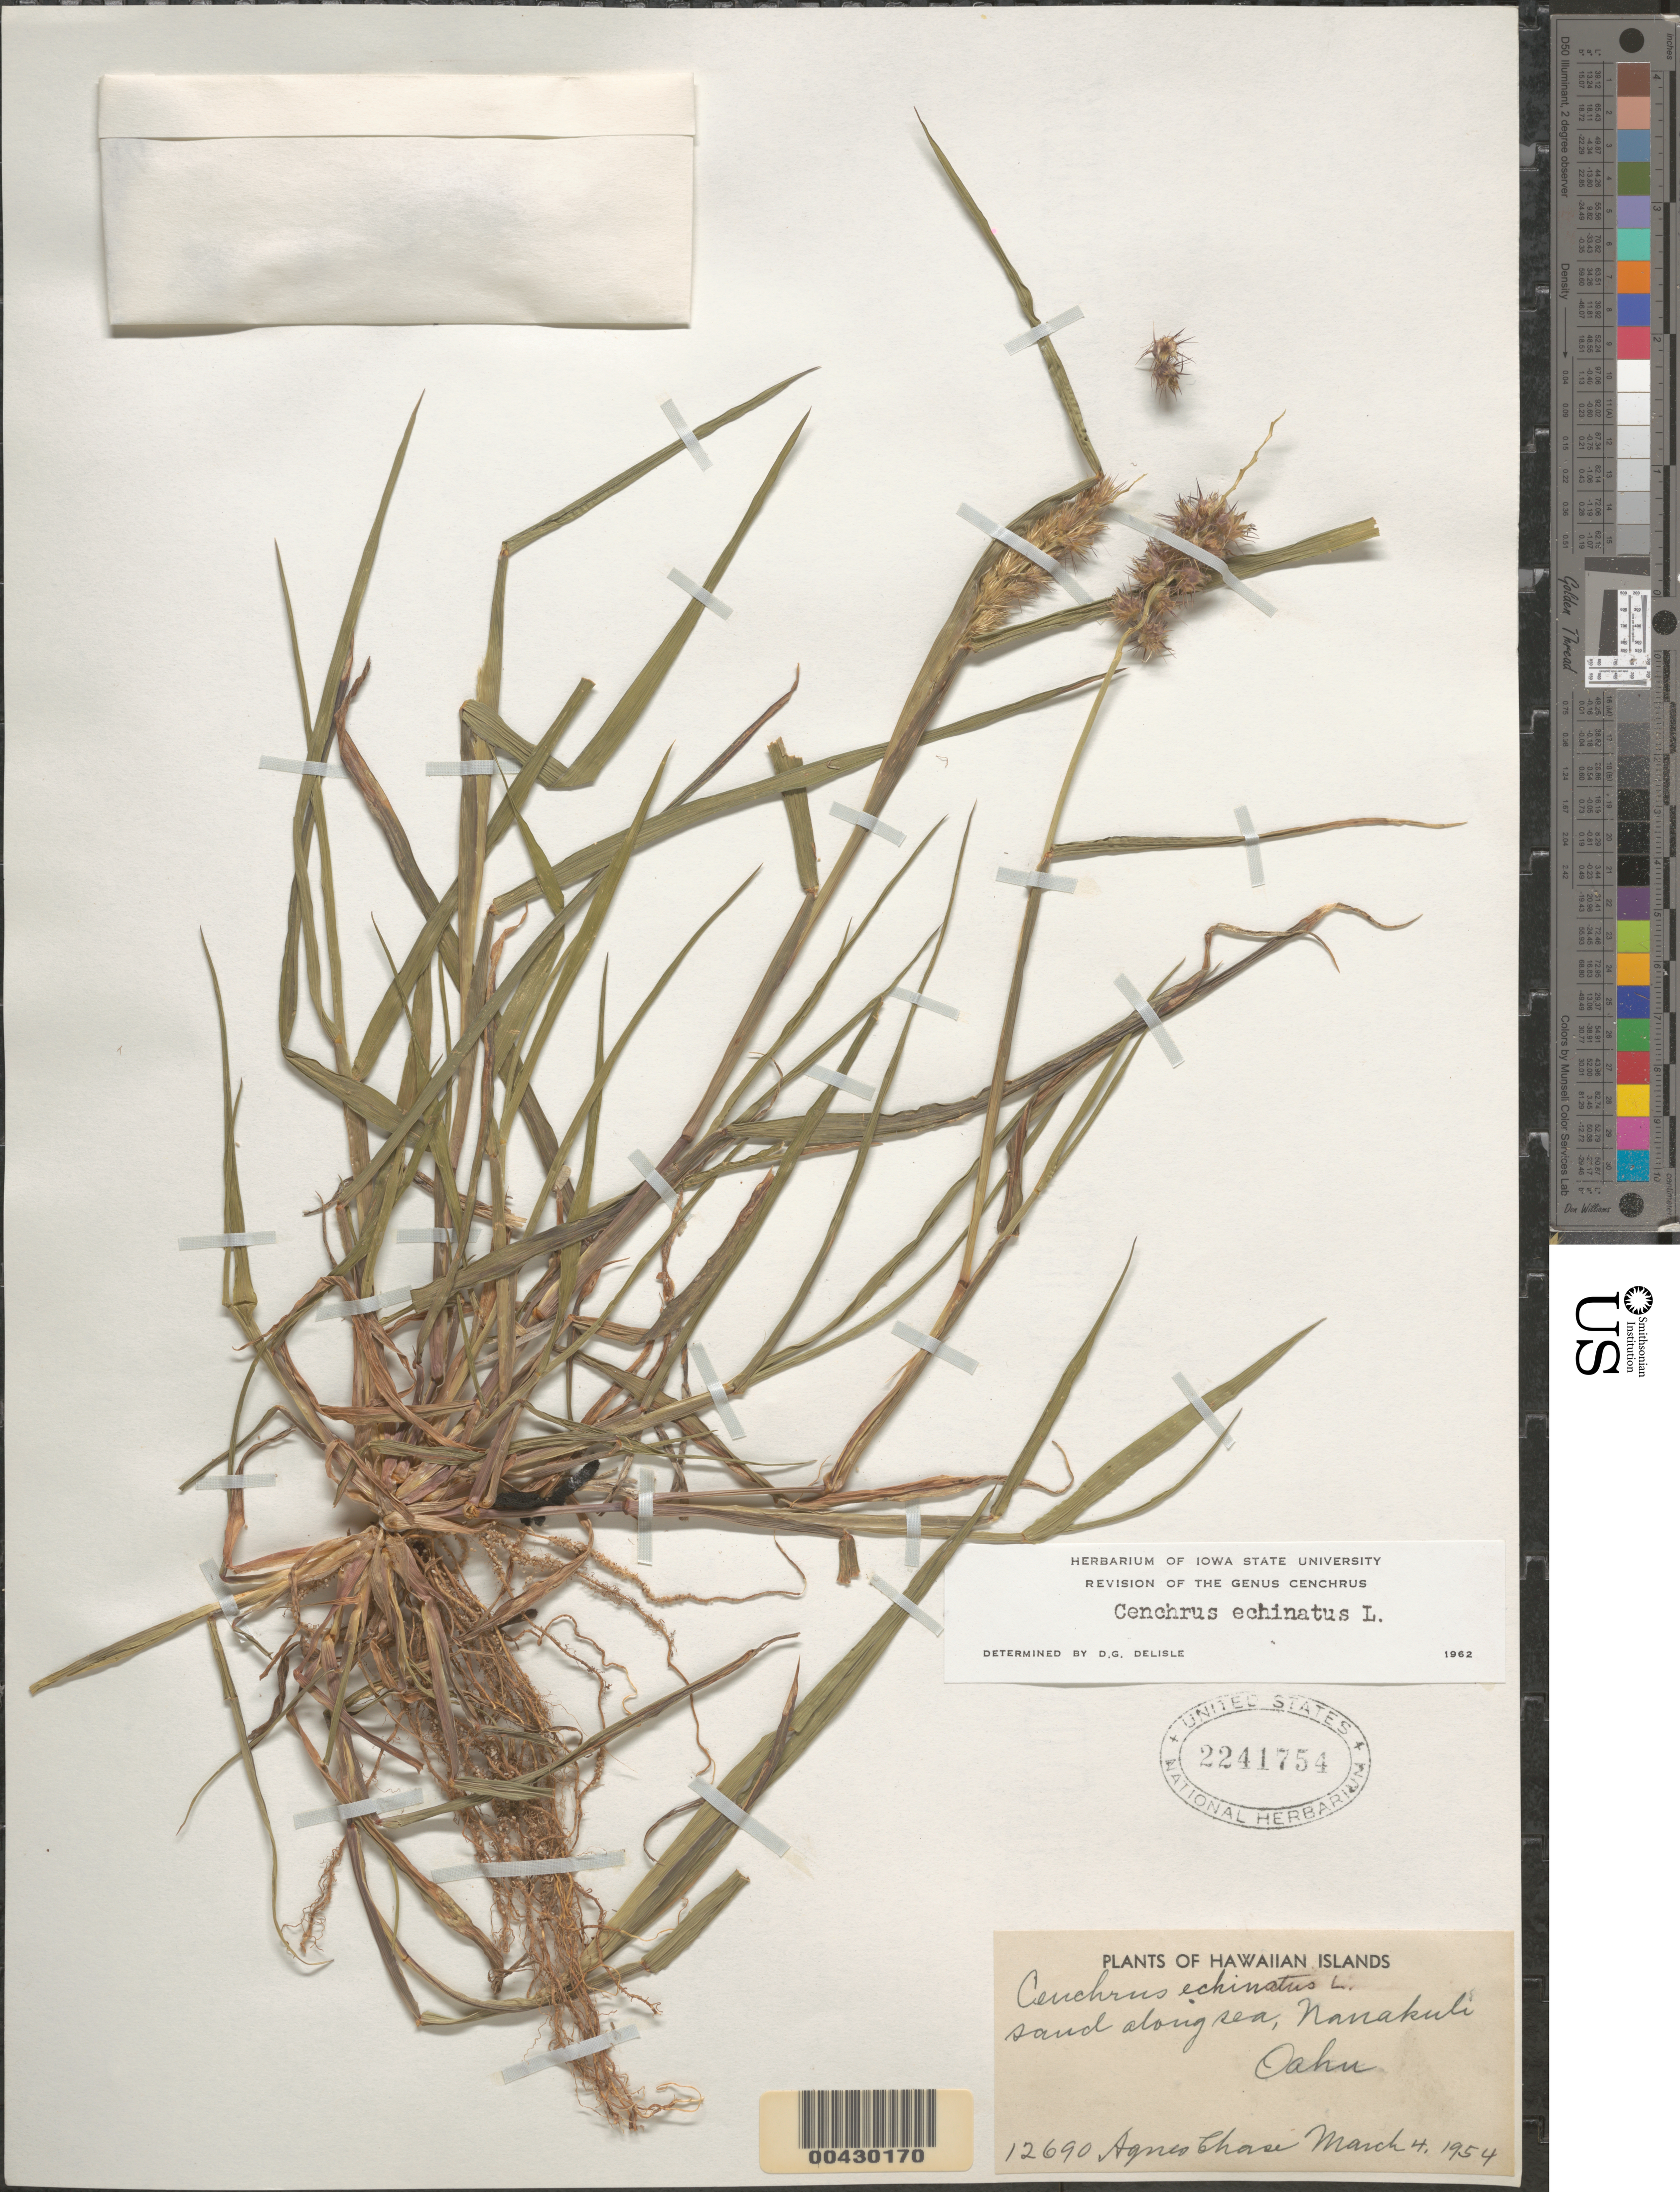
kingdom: Plantae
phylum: Tracheophyta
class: Liliopsida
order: Poales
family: Poaceae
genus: Cenchrus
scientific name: Cenchrus echinatus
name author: L.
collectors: A. Chase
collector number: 12690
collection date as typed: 4 Mar 1954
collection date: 1954-03-04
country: United States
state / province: Hawaii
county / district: Honolulu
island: Oahu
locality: along sea, Nanakuli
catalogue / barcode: US 2241754